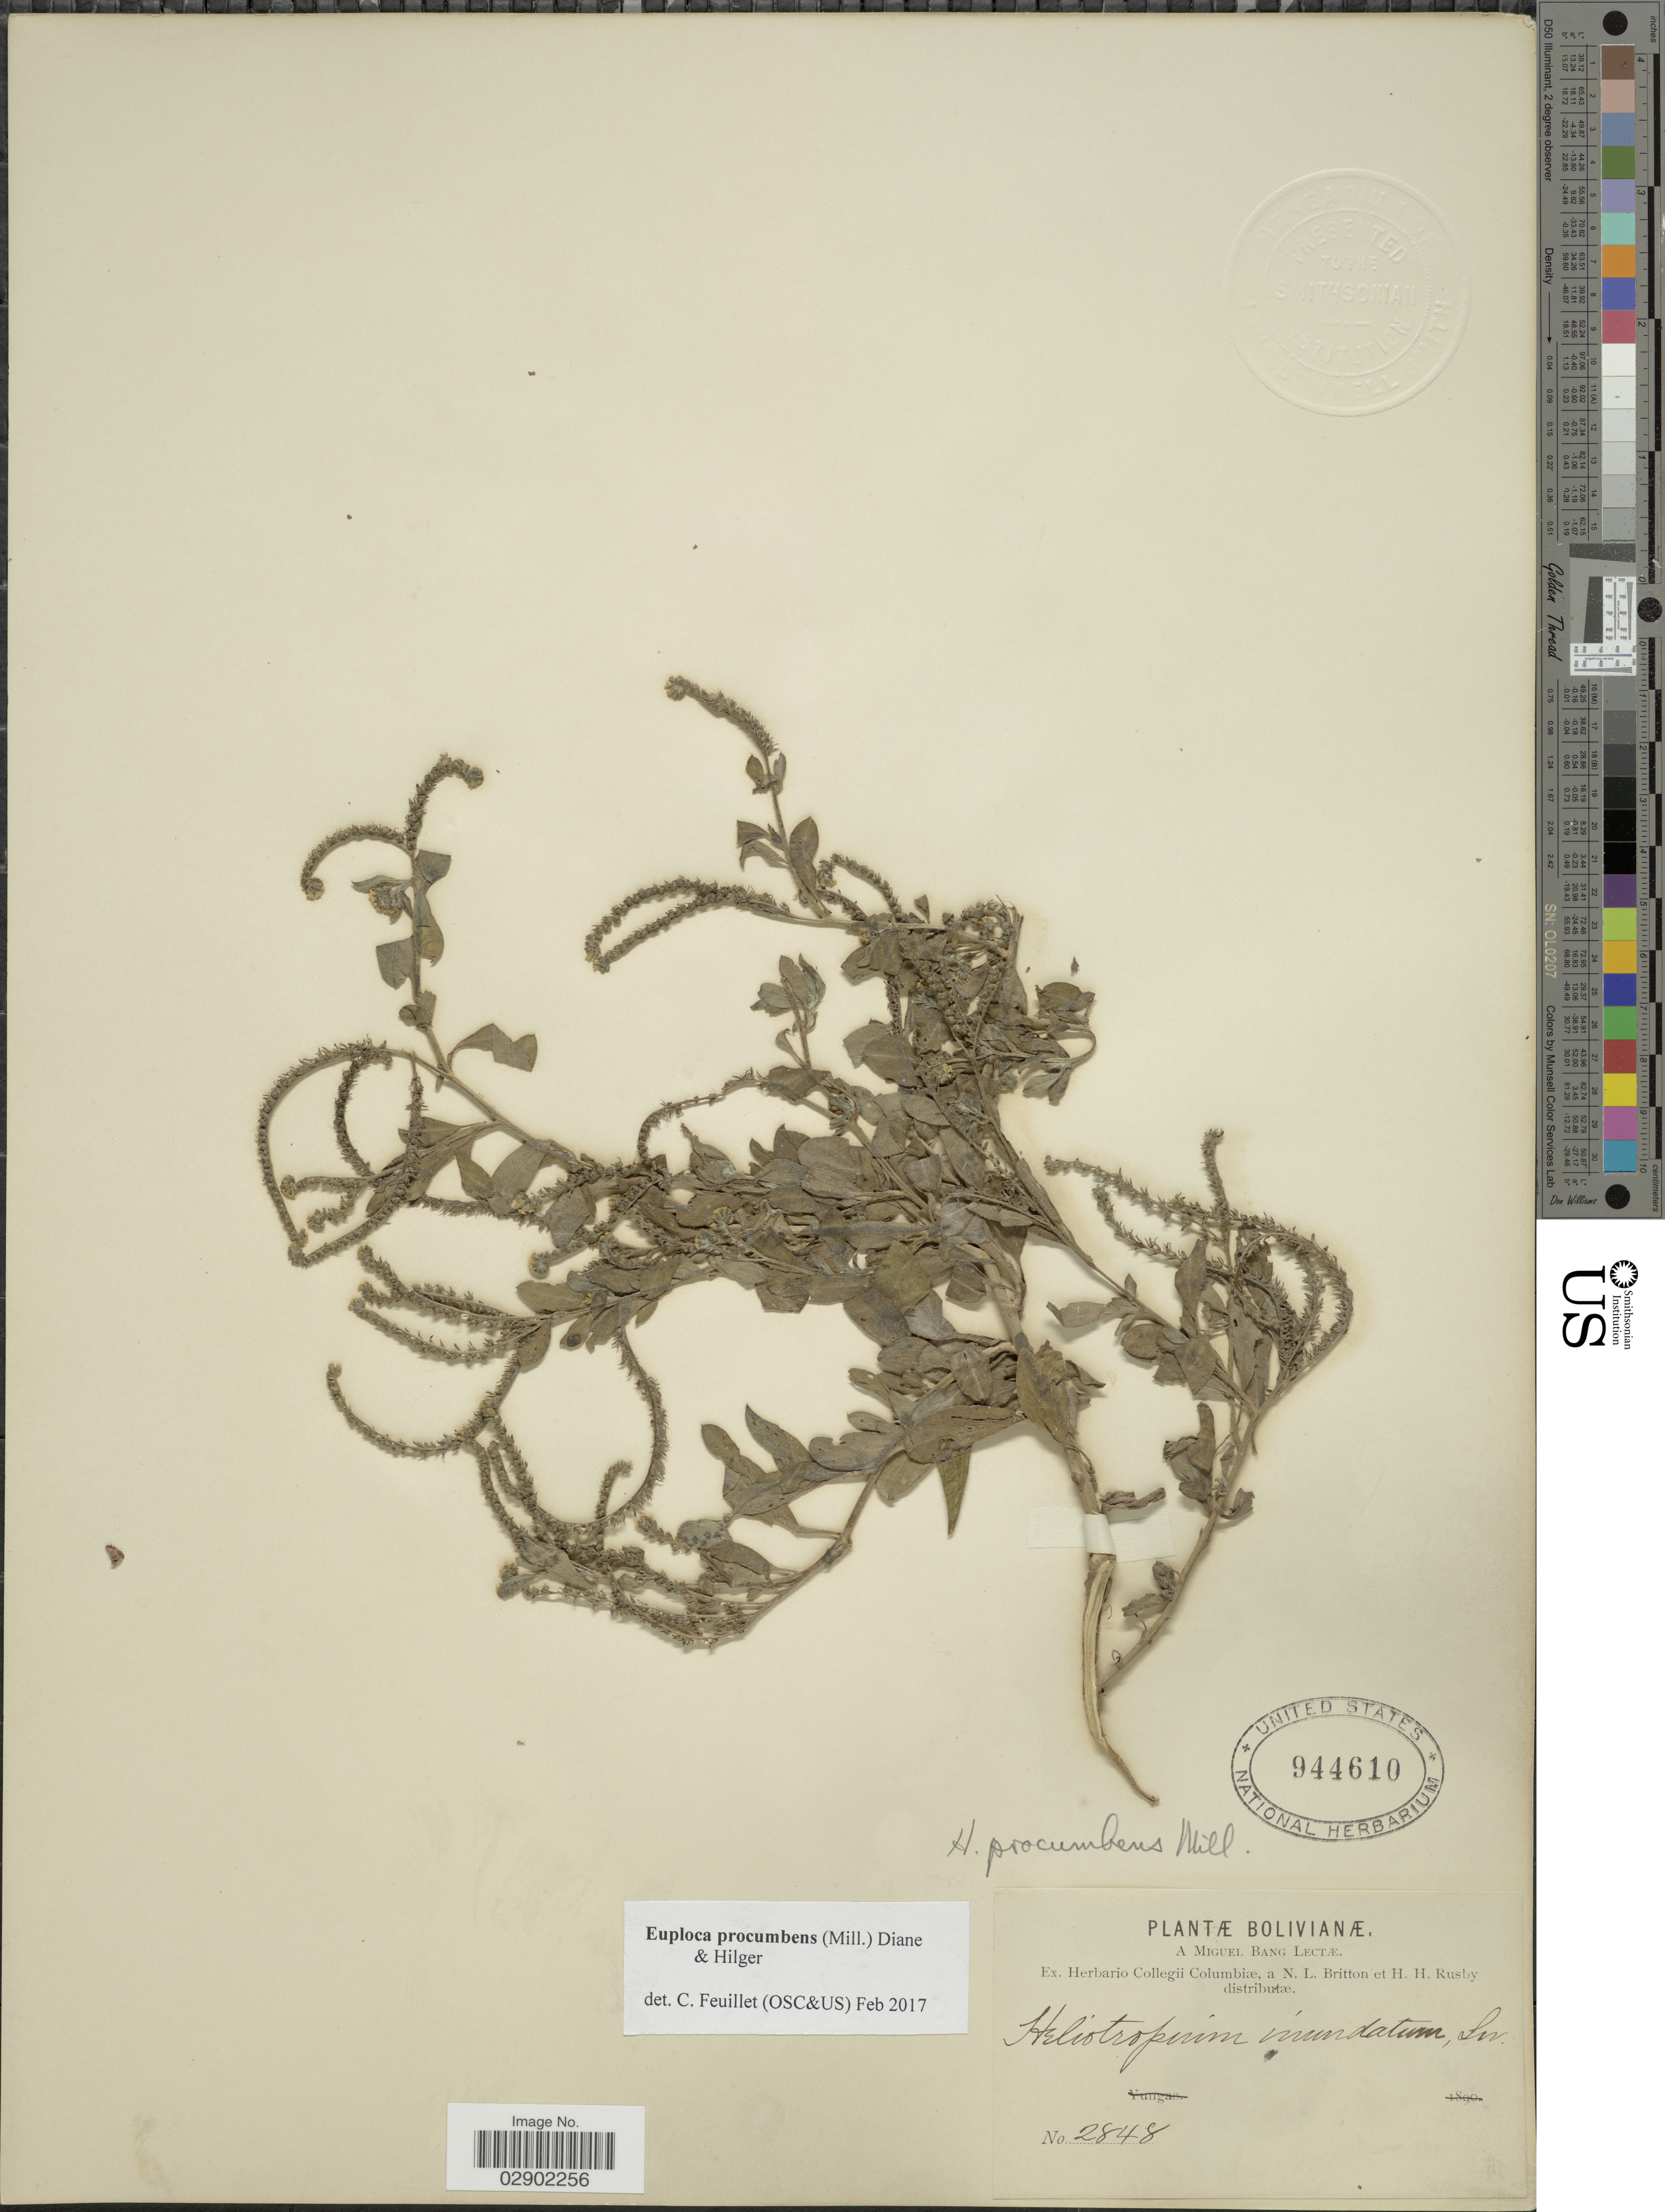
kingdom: Plantae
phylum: Tracheophyta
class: Magnoliopsida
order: Boraginales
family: Heliotropiaceae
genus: Euploca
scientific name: Euploca procumbens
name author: (Mill.) Diane & Hilger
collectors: M. Bang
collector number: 2848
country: Bolivia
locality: A Miguel Bang Lectae.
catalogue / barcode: US 944610